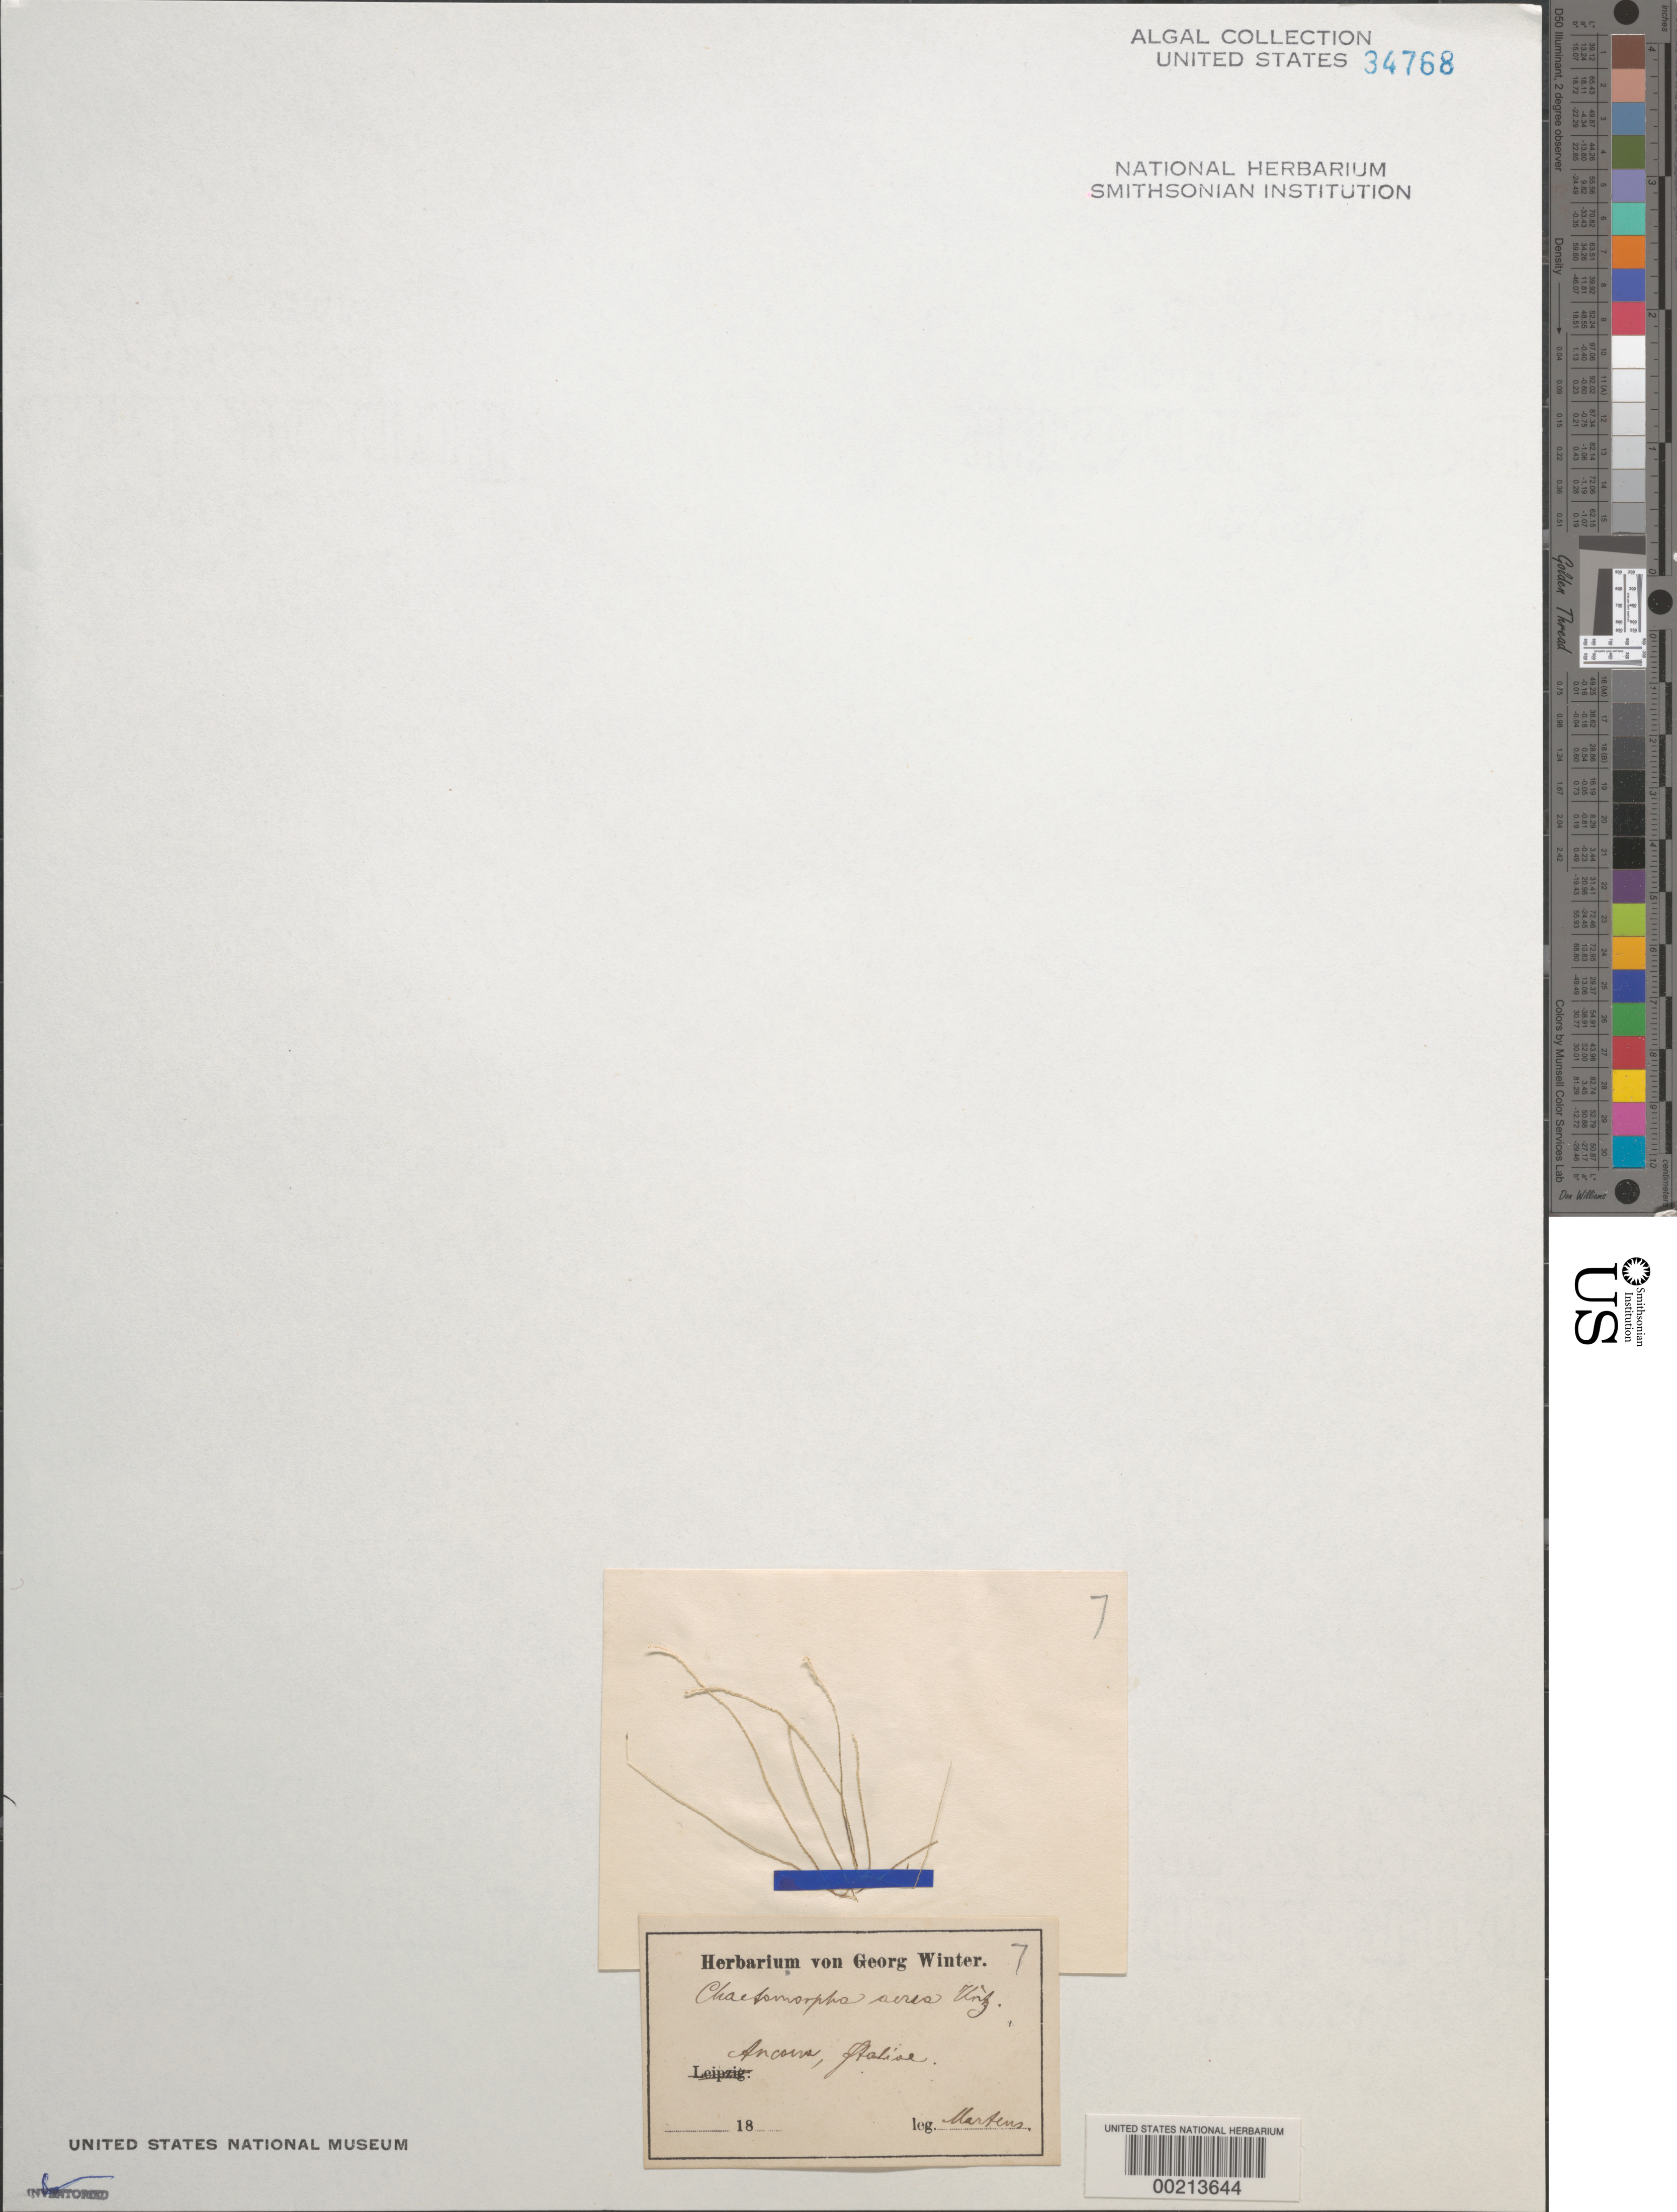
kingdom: Plantae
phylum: Chlorophyta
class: Ulvophyceae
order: Cladophorales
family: Cladophoraceae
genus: Chaetomorpha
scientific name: Chaetomorpha aerea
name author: (Dillwyn) Kütz.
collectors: G. M. von Martens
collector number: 7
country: Italy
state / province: Marche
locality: Ancona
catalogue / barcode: US 34768